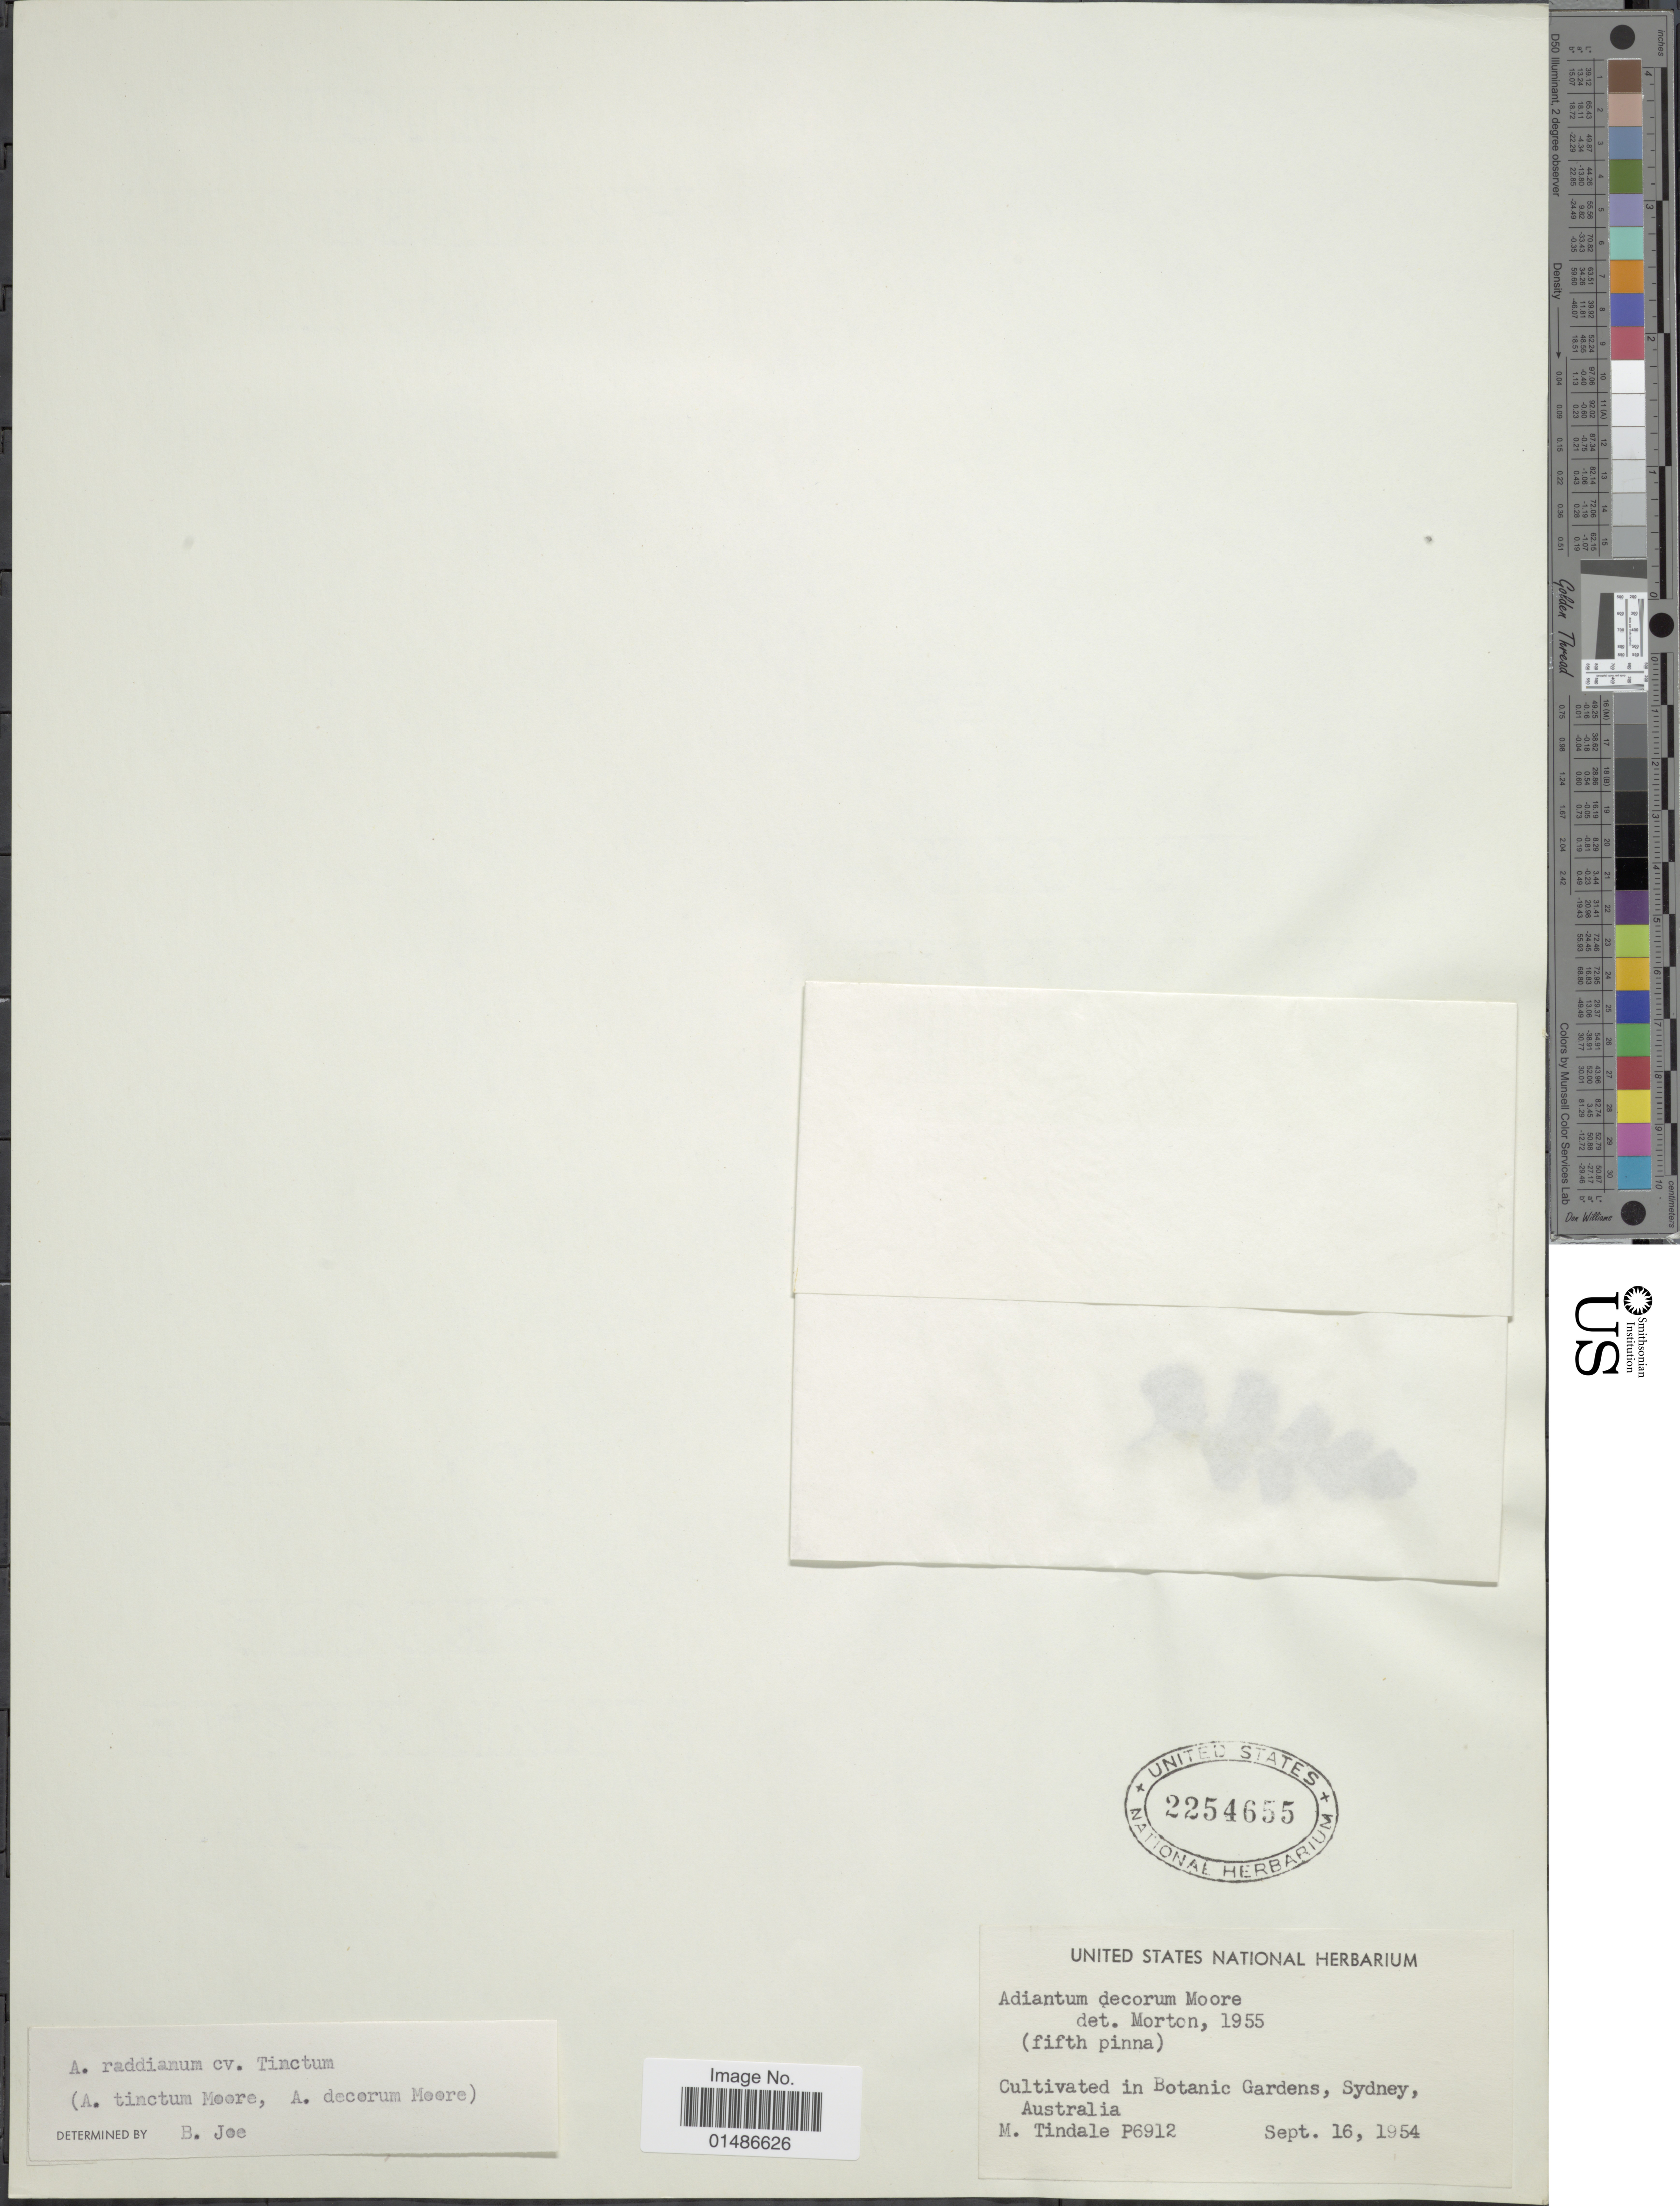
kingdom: Plantae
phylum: Tracheophyta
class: Polypodiopsida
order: Polypodiales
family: Pteridaceae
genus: Adiantum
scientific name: Adiantum raddianum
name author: C. Presl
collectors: M. D. Tindale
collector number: P6912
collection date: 1954-09-16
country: Australia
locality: Cultivated in Botanic Gardens, Sydney.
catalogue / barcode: US 2254655